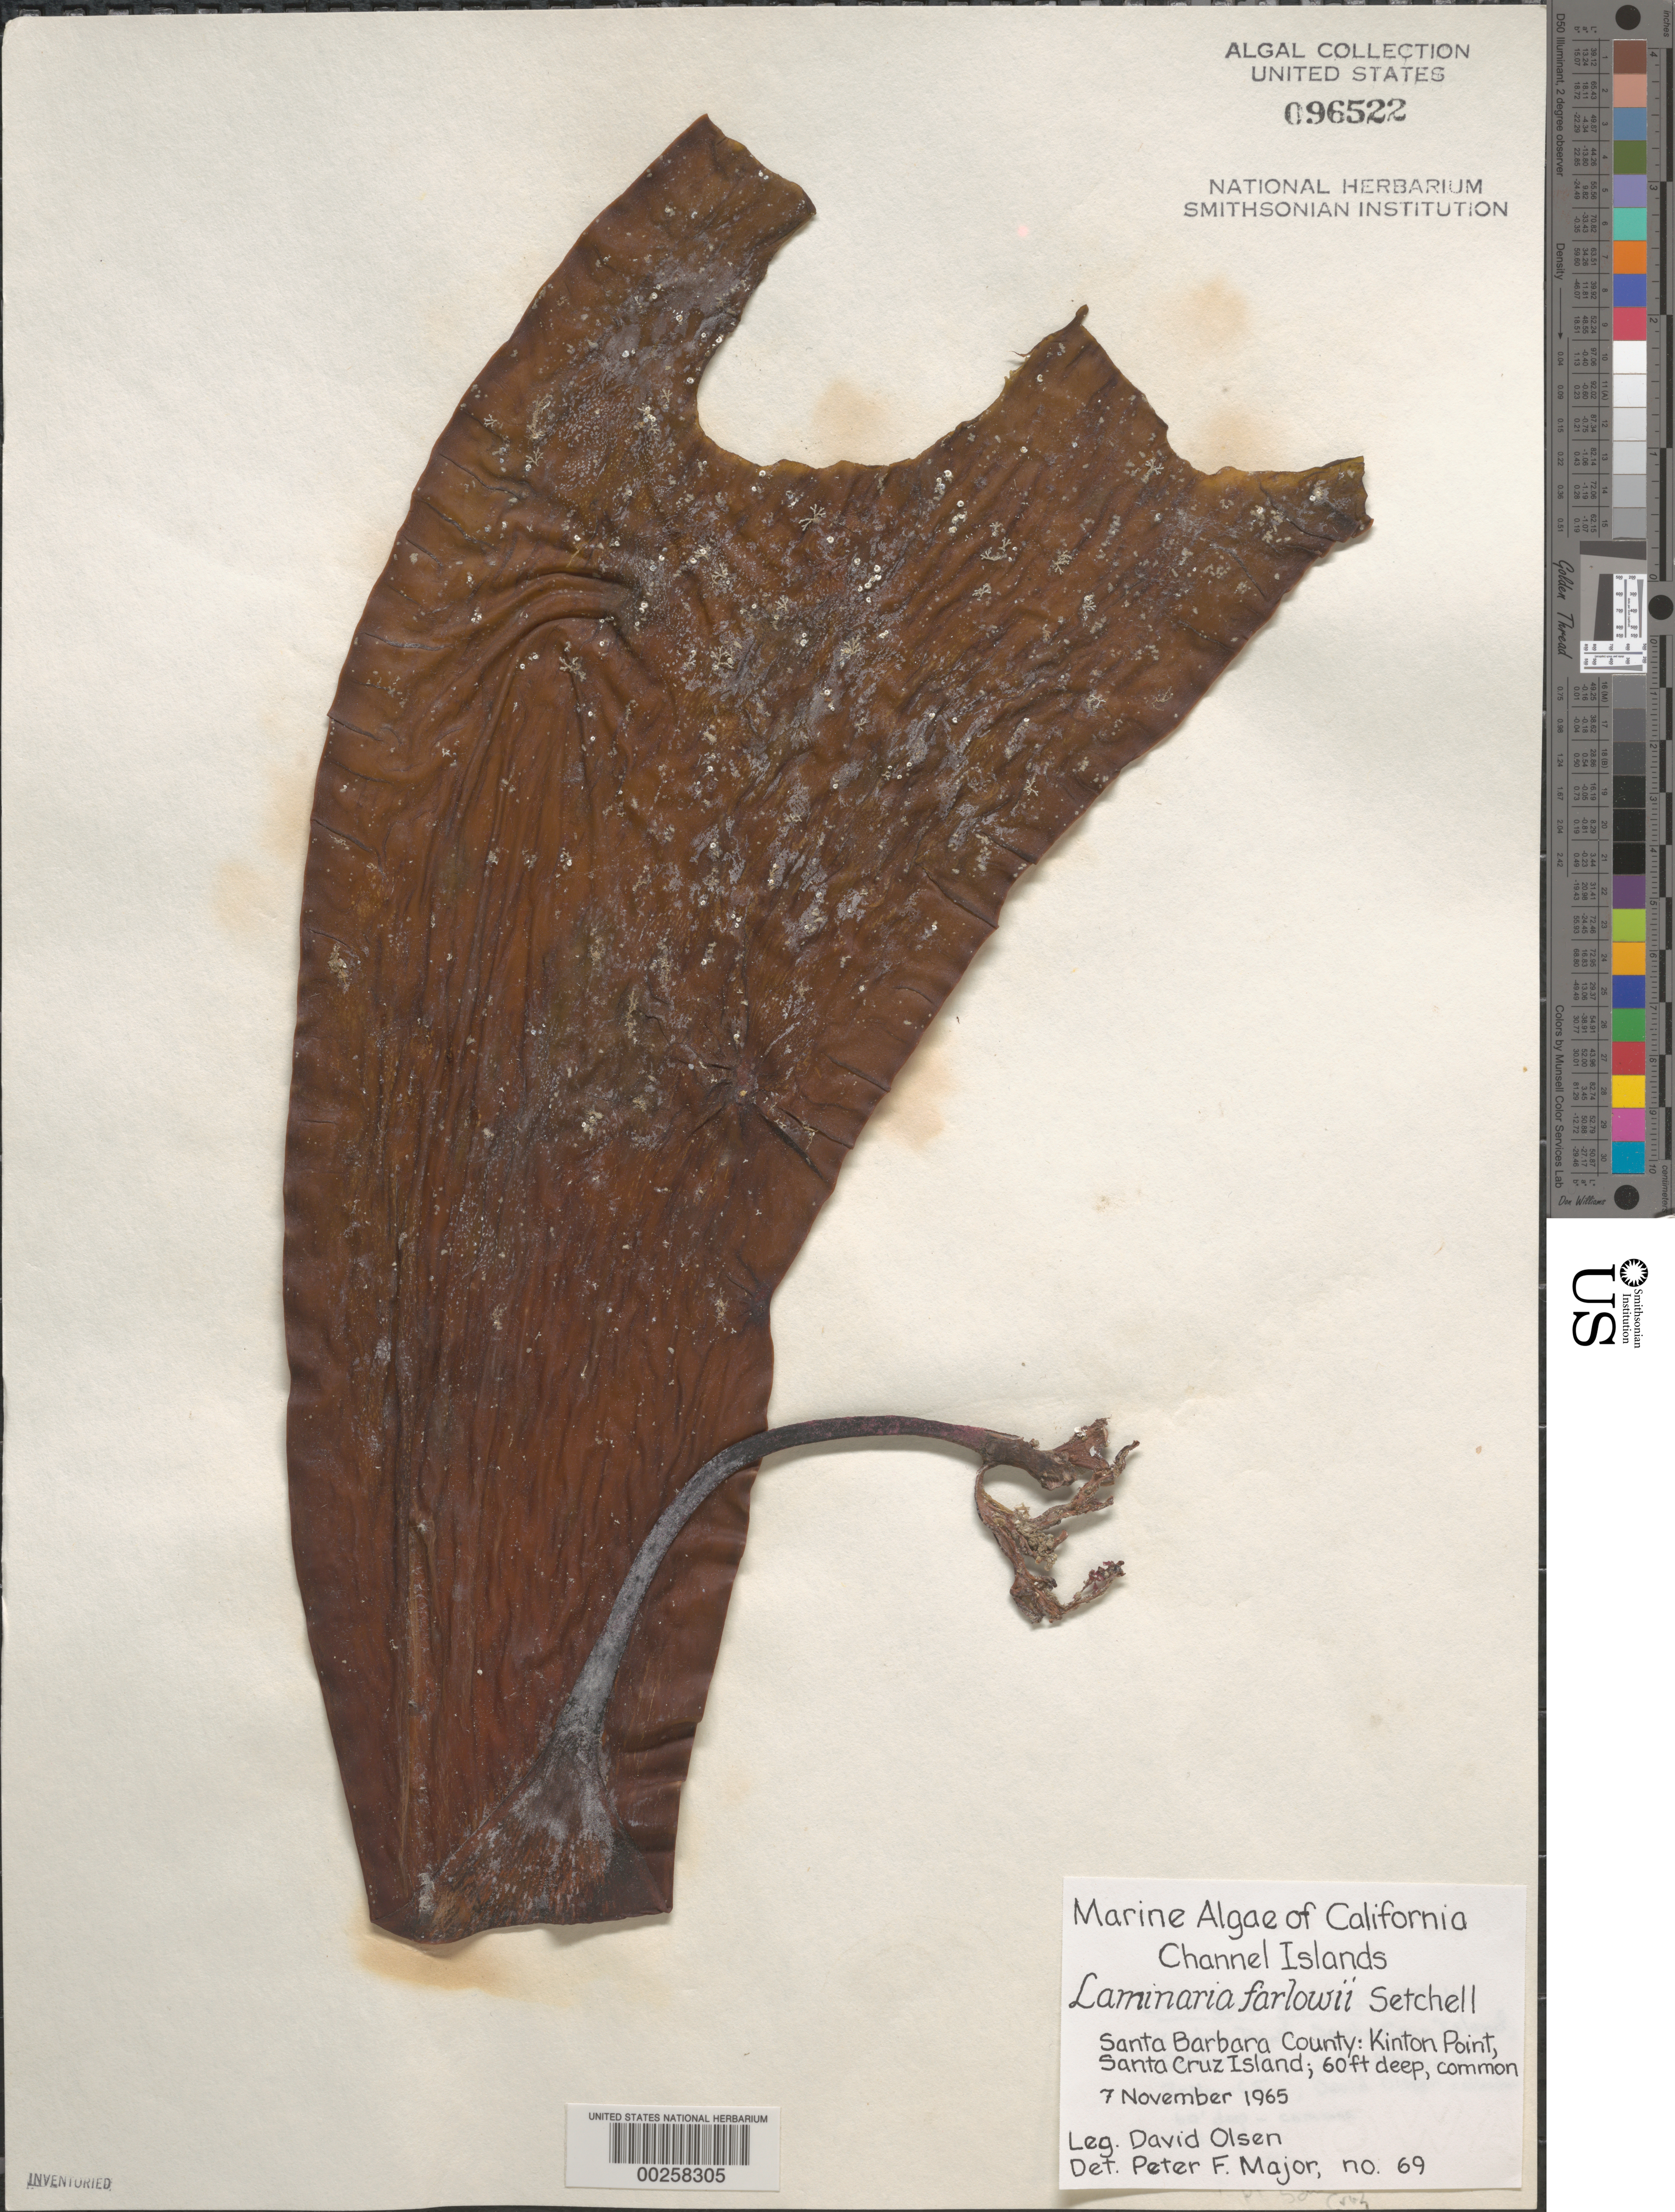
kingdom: Chromista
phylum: Ochrophyta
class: Phaeophyceae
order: Laminariales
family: Laminariaceae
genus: Laminaria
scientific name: Laminaria farlowii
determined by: Major, P. F.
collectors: D. Olsen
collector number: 69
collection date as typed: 07 Nov 1965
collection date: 1965-11-07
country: United States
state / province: California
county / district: Santa Barbara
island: Santa Cruz Island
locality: Kinton Point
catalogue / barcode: US 96522